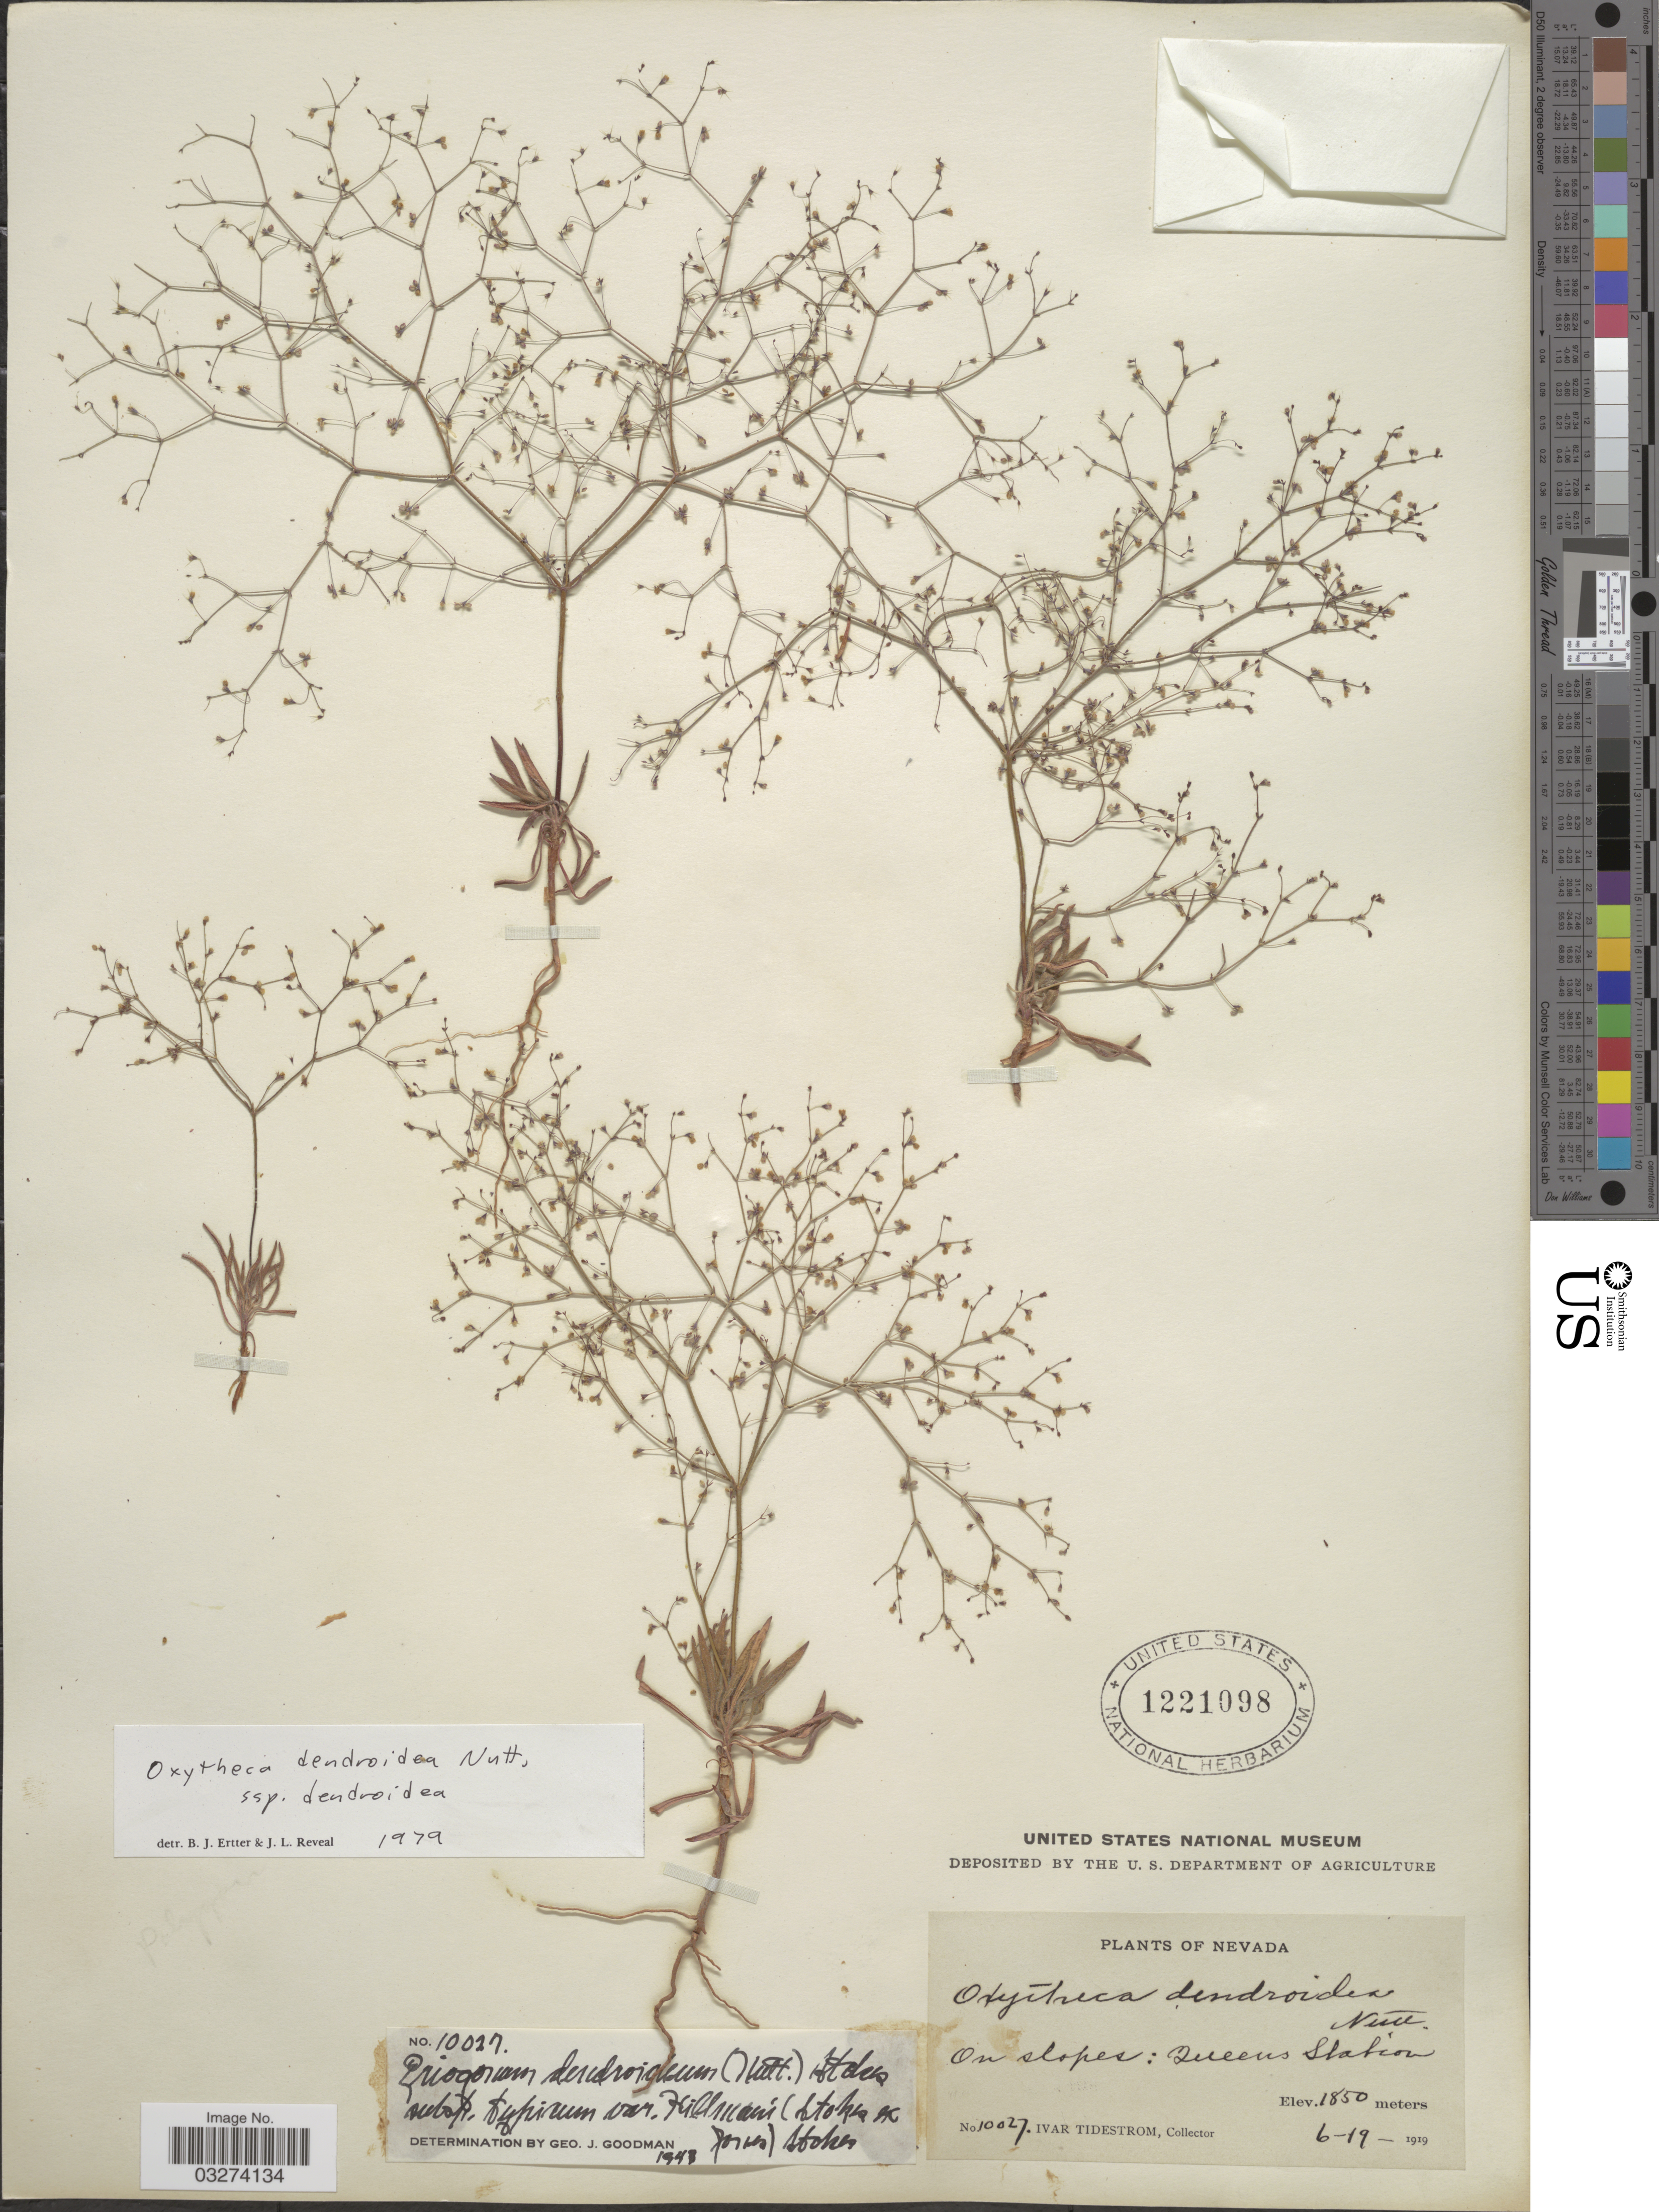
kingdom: Plantae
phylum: Tracheophyta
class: Magnoliopsida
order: Caryophyllales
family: Polygonaceae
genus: Oxytheca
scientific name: Oxytheca dendroidea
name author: Nutt.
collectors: I. F. Tidestrom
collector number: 10027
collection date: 1919-06-19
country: United States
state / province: Nevada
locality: On slopes: Queens Station.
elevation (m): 1850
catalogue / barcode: US 1221098